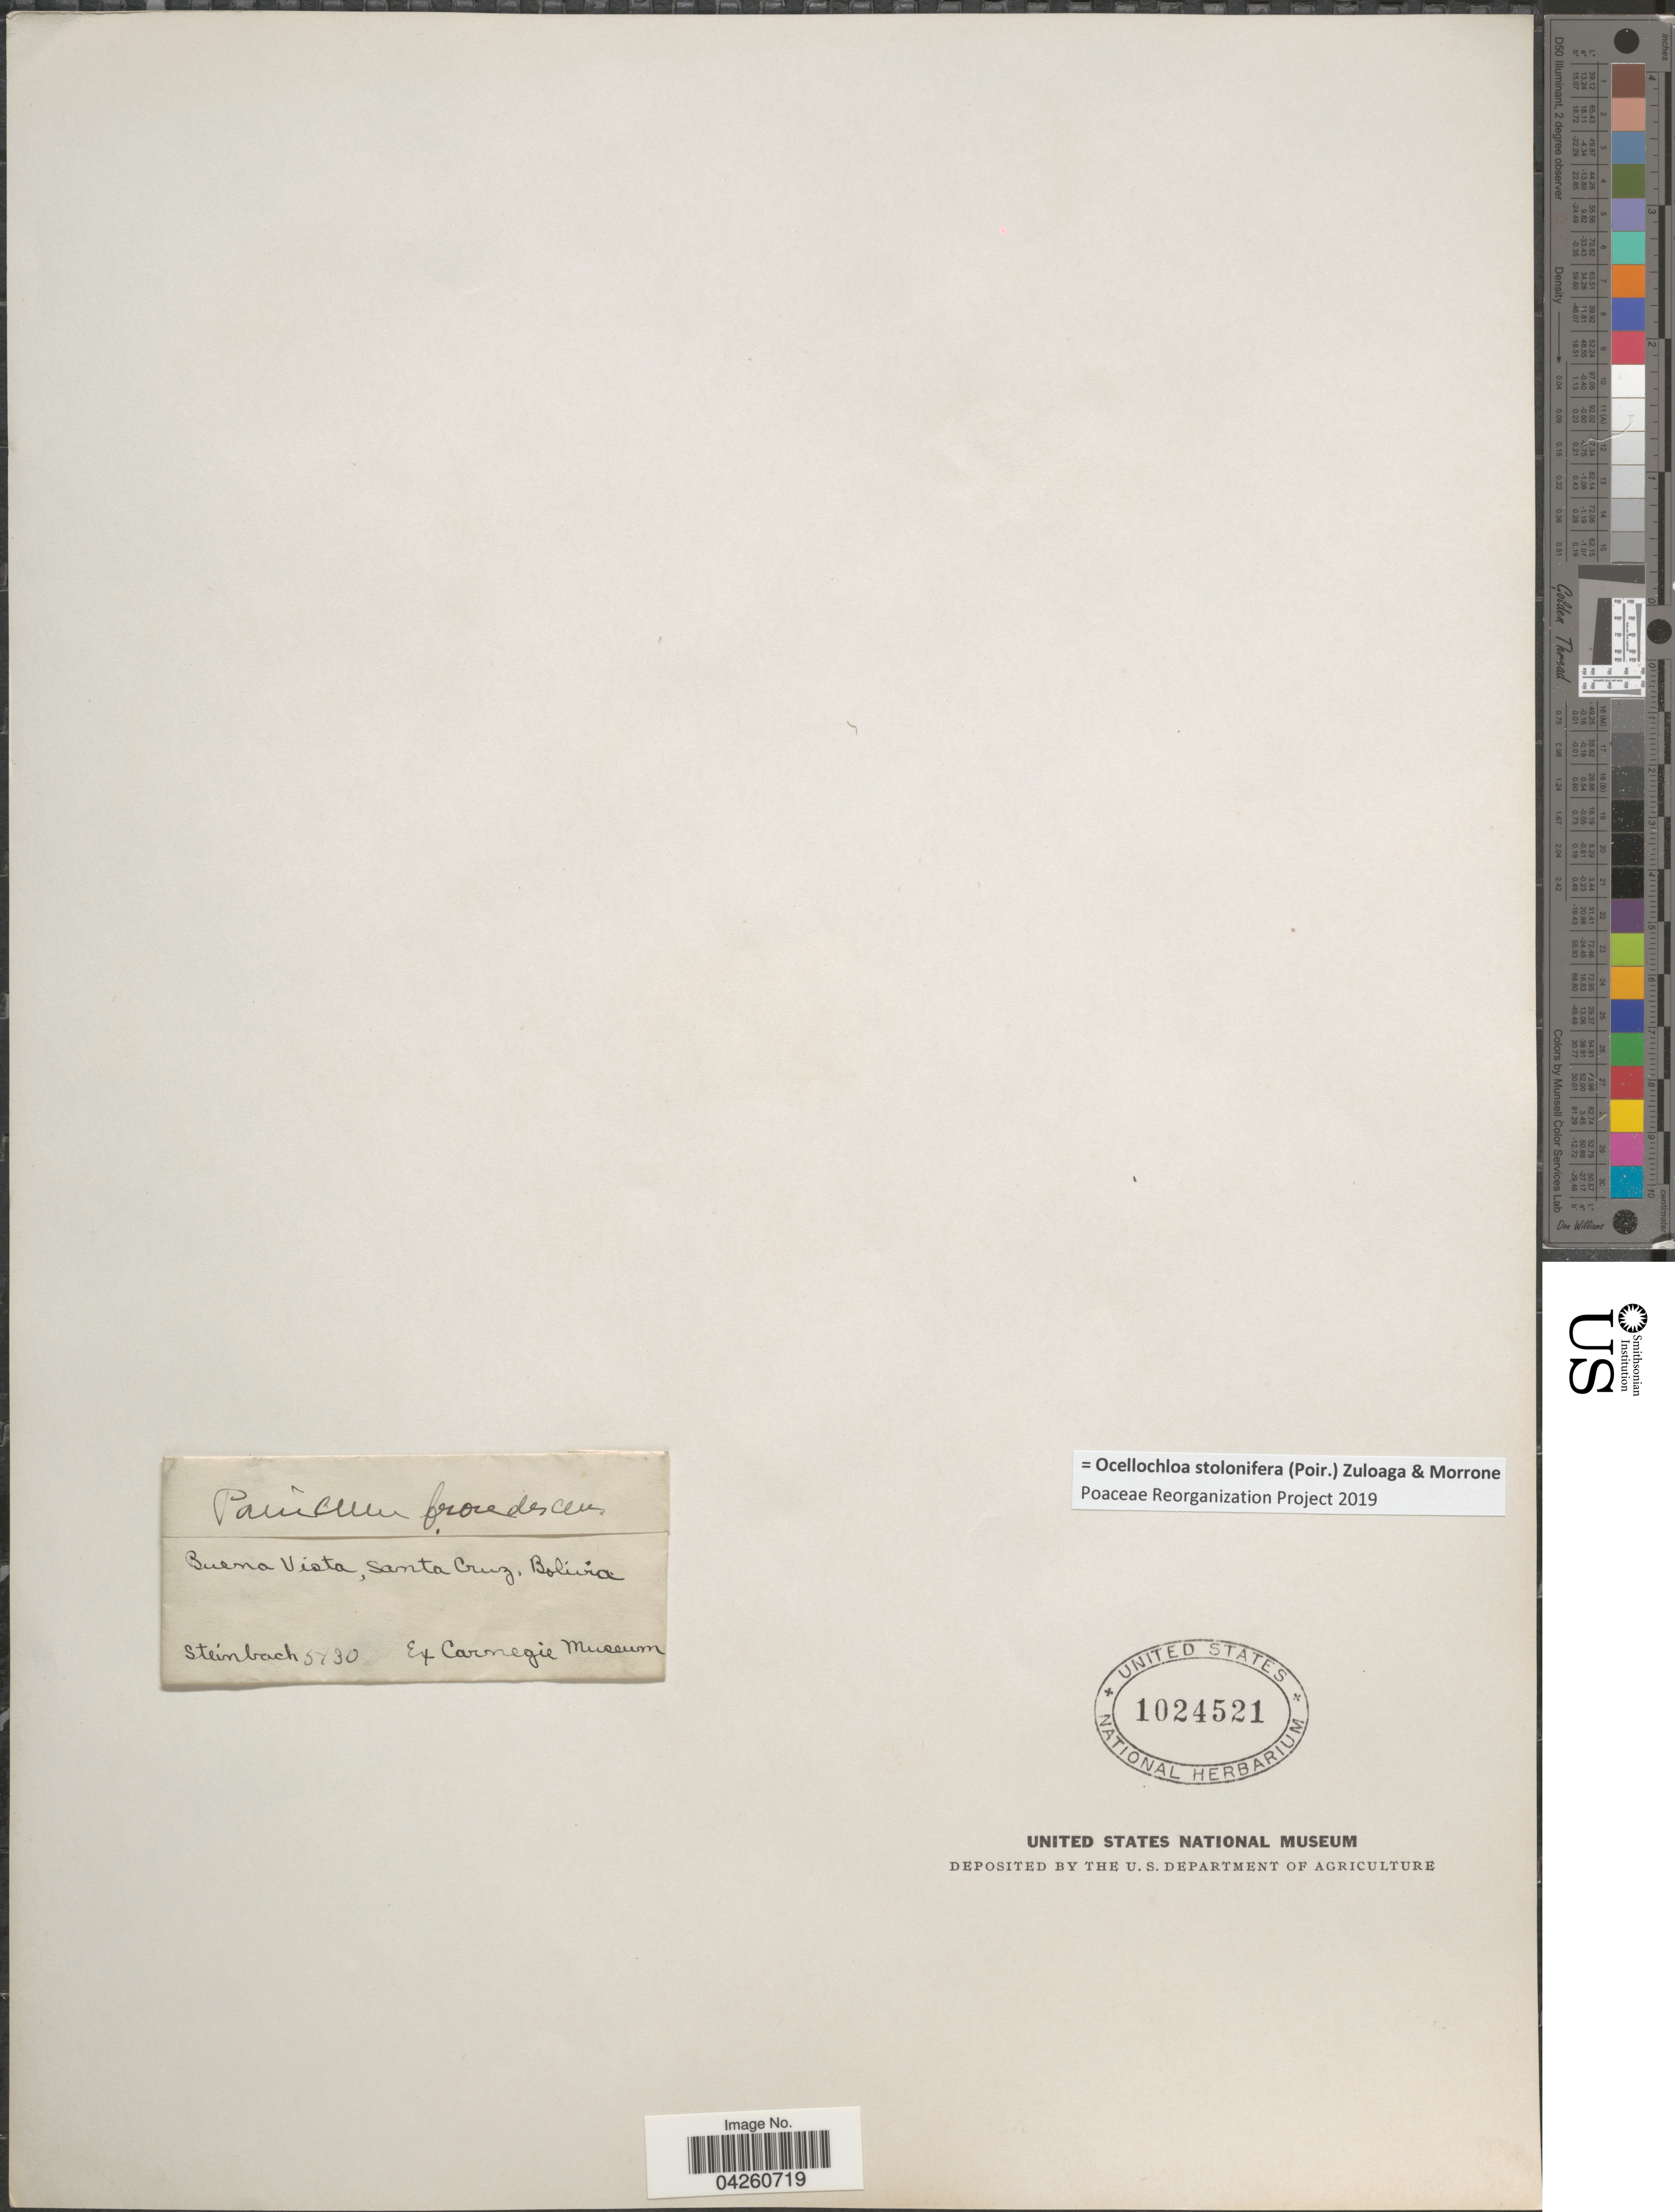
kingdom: Plantae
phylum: Tracheophyta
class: Liliopsida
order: Poales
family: Poaceae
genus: Ocellochloa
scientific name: Ocellochloa stolonifera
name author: (Poir.) Zuloaga & Morrone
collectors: Steinbach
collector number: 5730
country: Bolivia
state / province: Santa Cruz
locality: Buena Vista.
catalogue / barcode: US 1024521